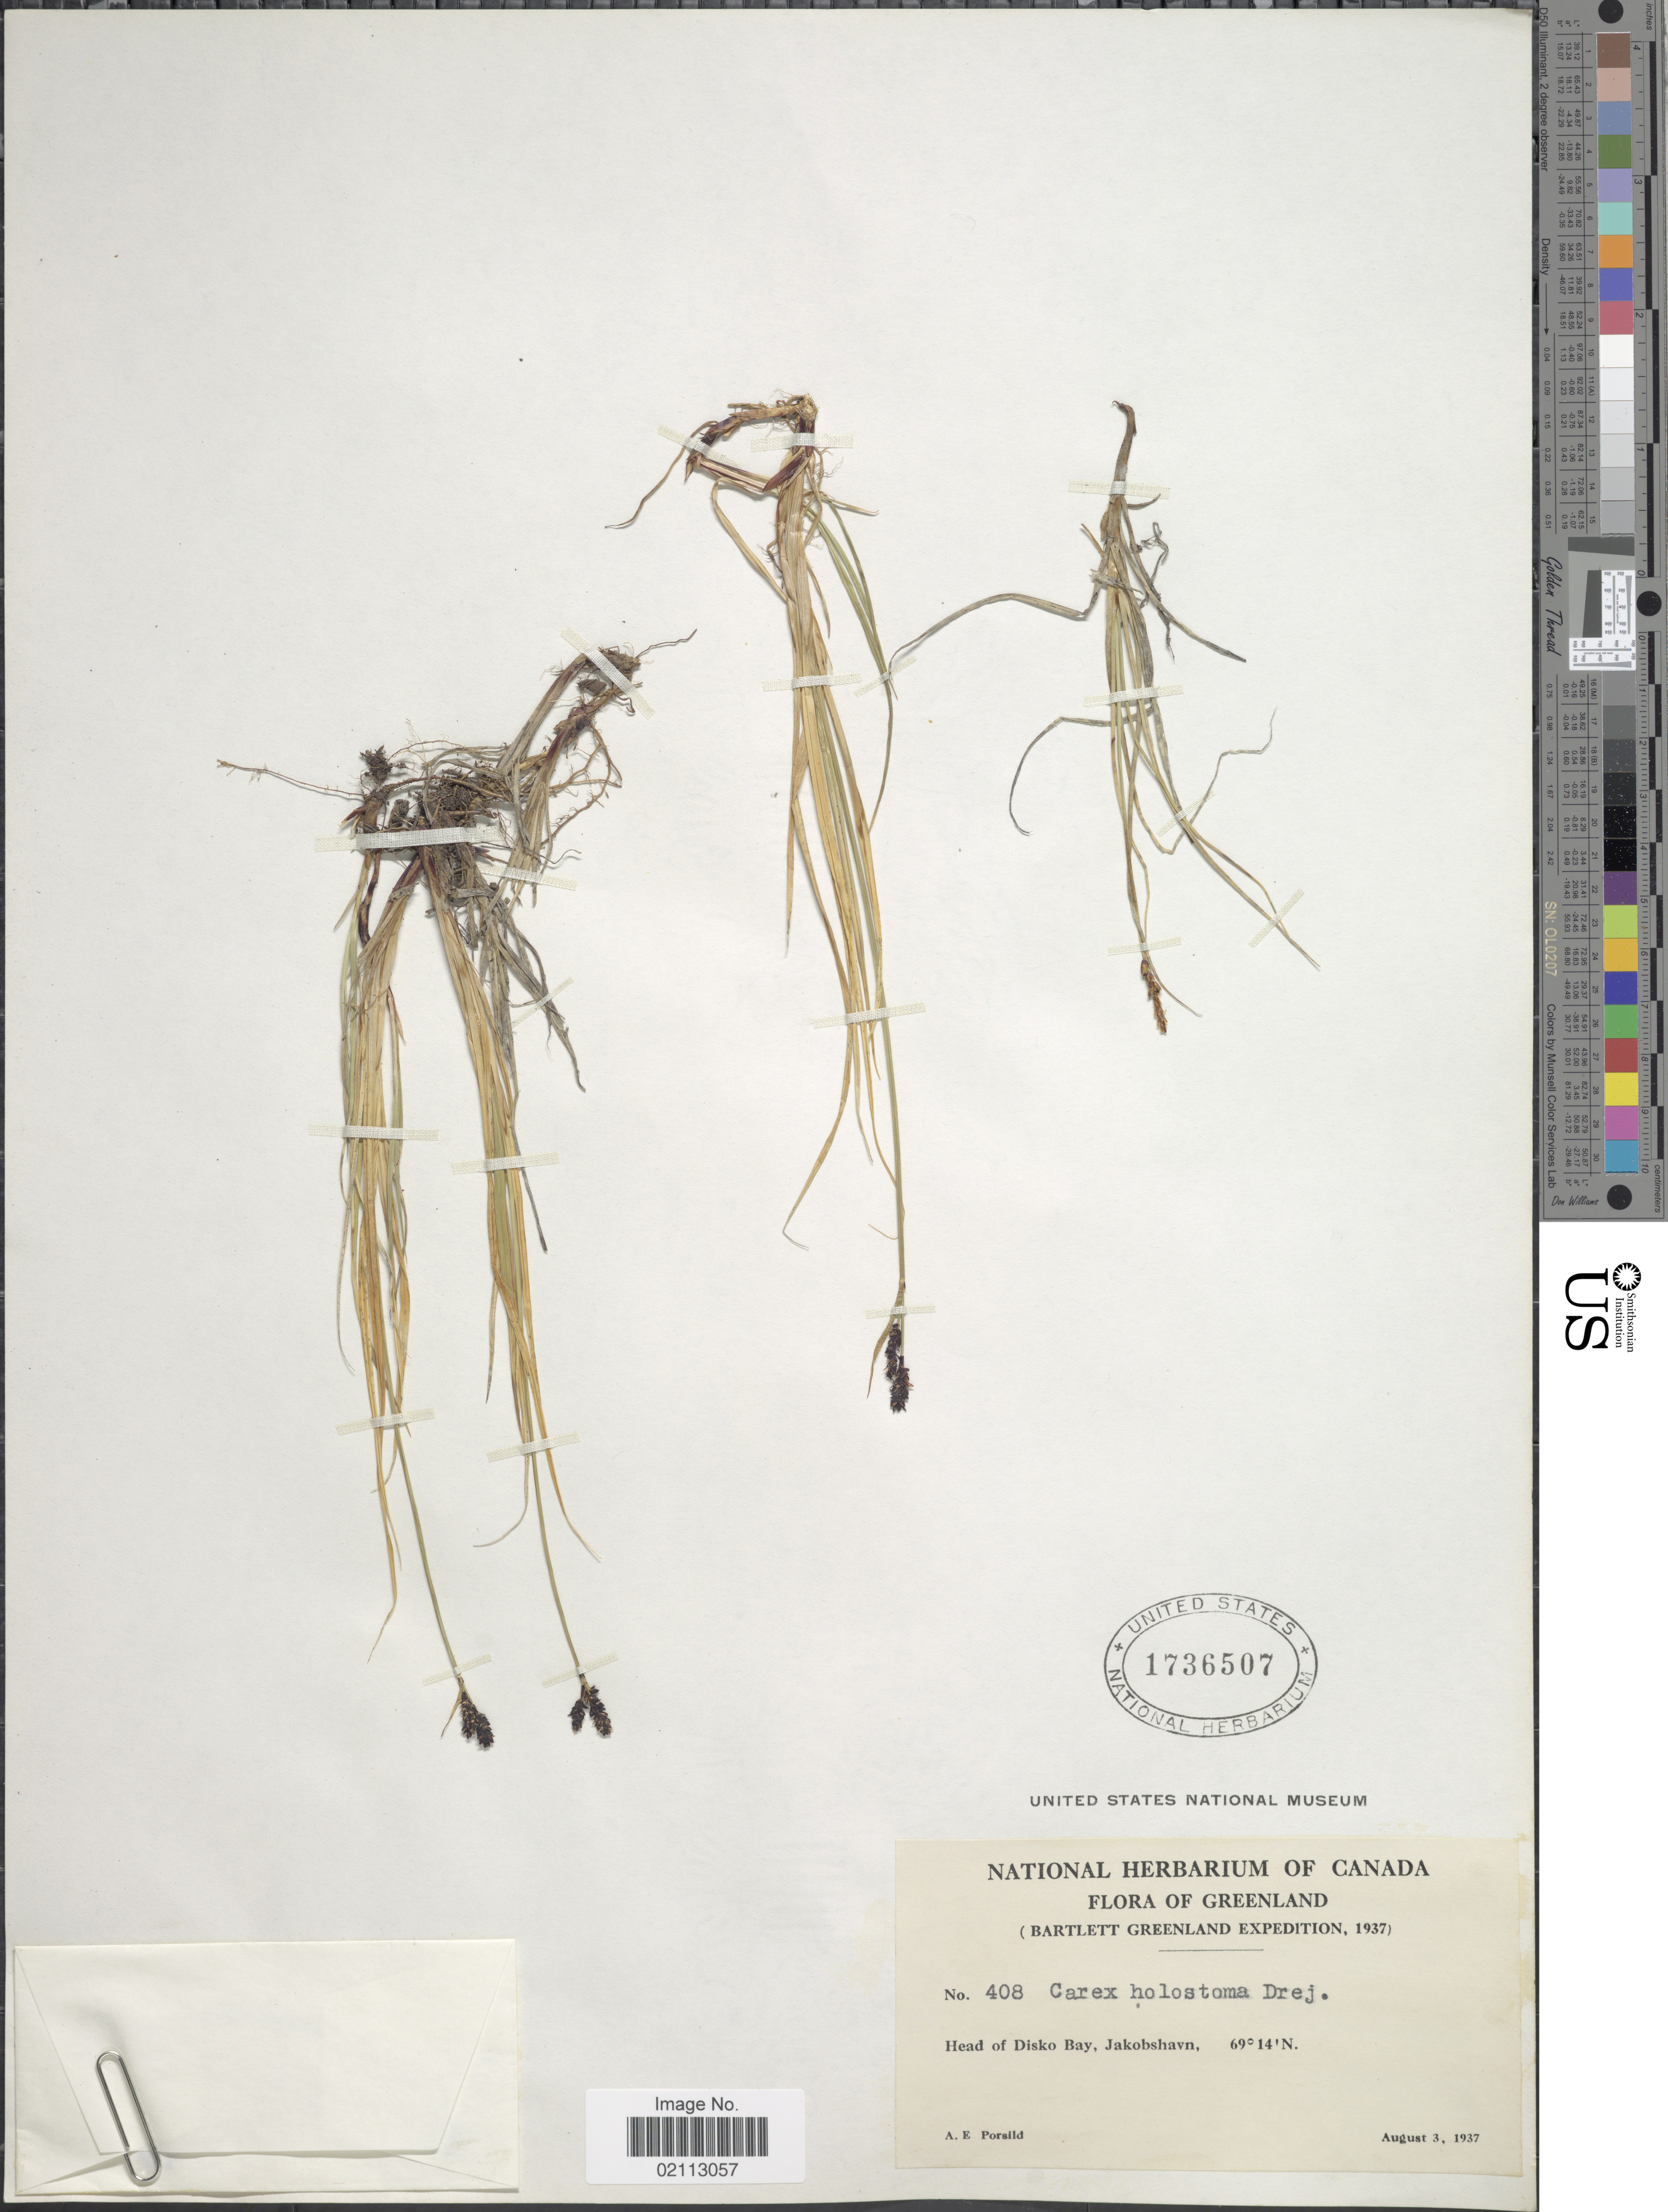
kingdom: Plantae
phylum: Tracheophyta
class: Liliopsida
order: Poales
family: Cyperaceae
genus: Carex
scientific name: Carex holostoma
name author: Drejer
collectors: A. E. Porsild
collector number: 408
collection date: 1937-08-03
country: Greenland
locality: Head of Disko Bay, Jakobshavn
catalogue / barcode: US 1736507